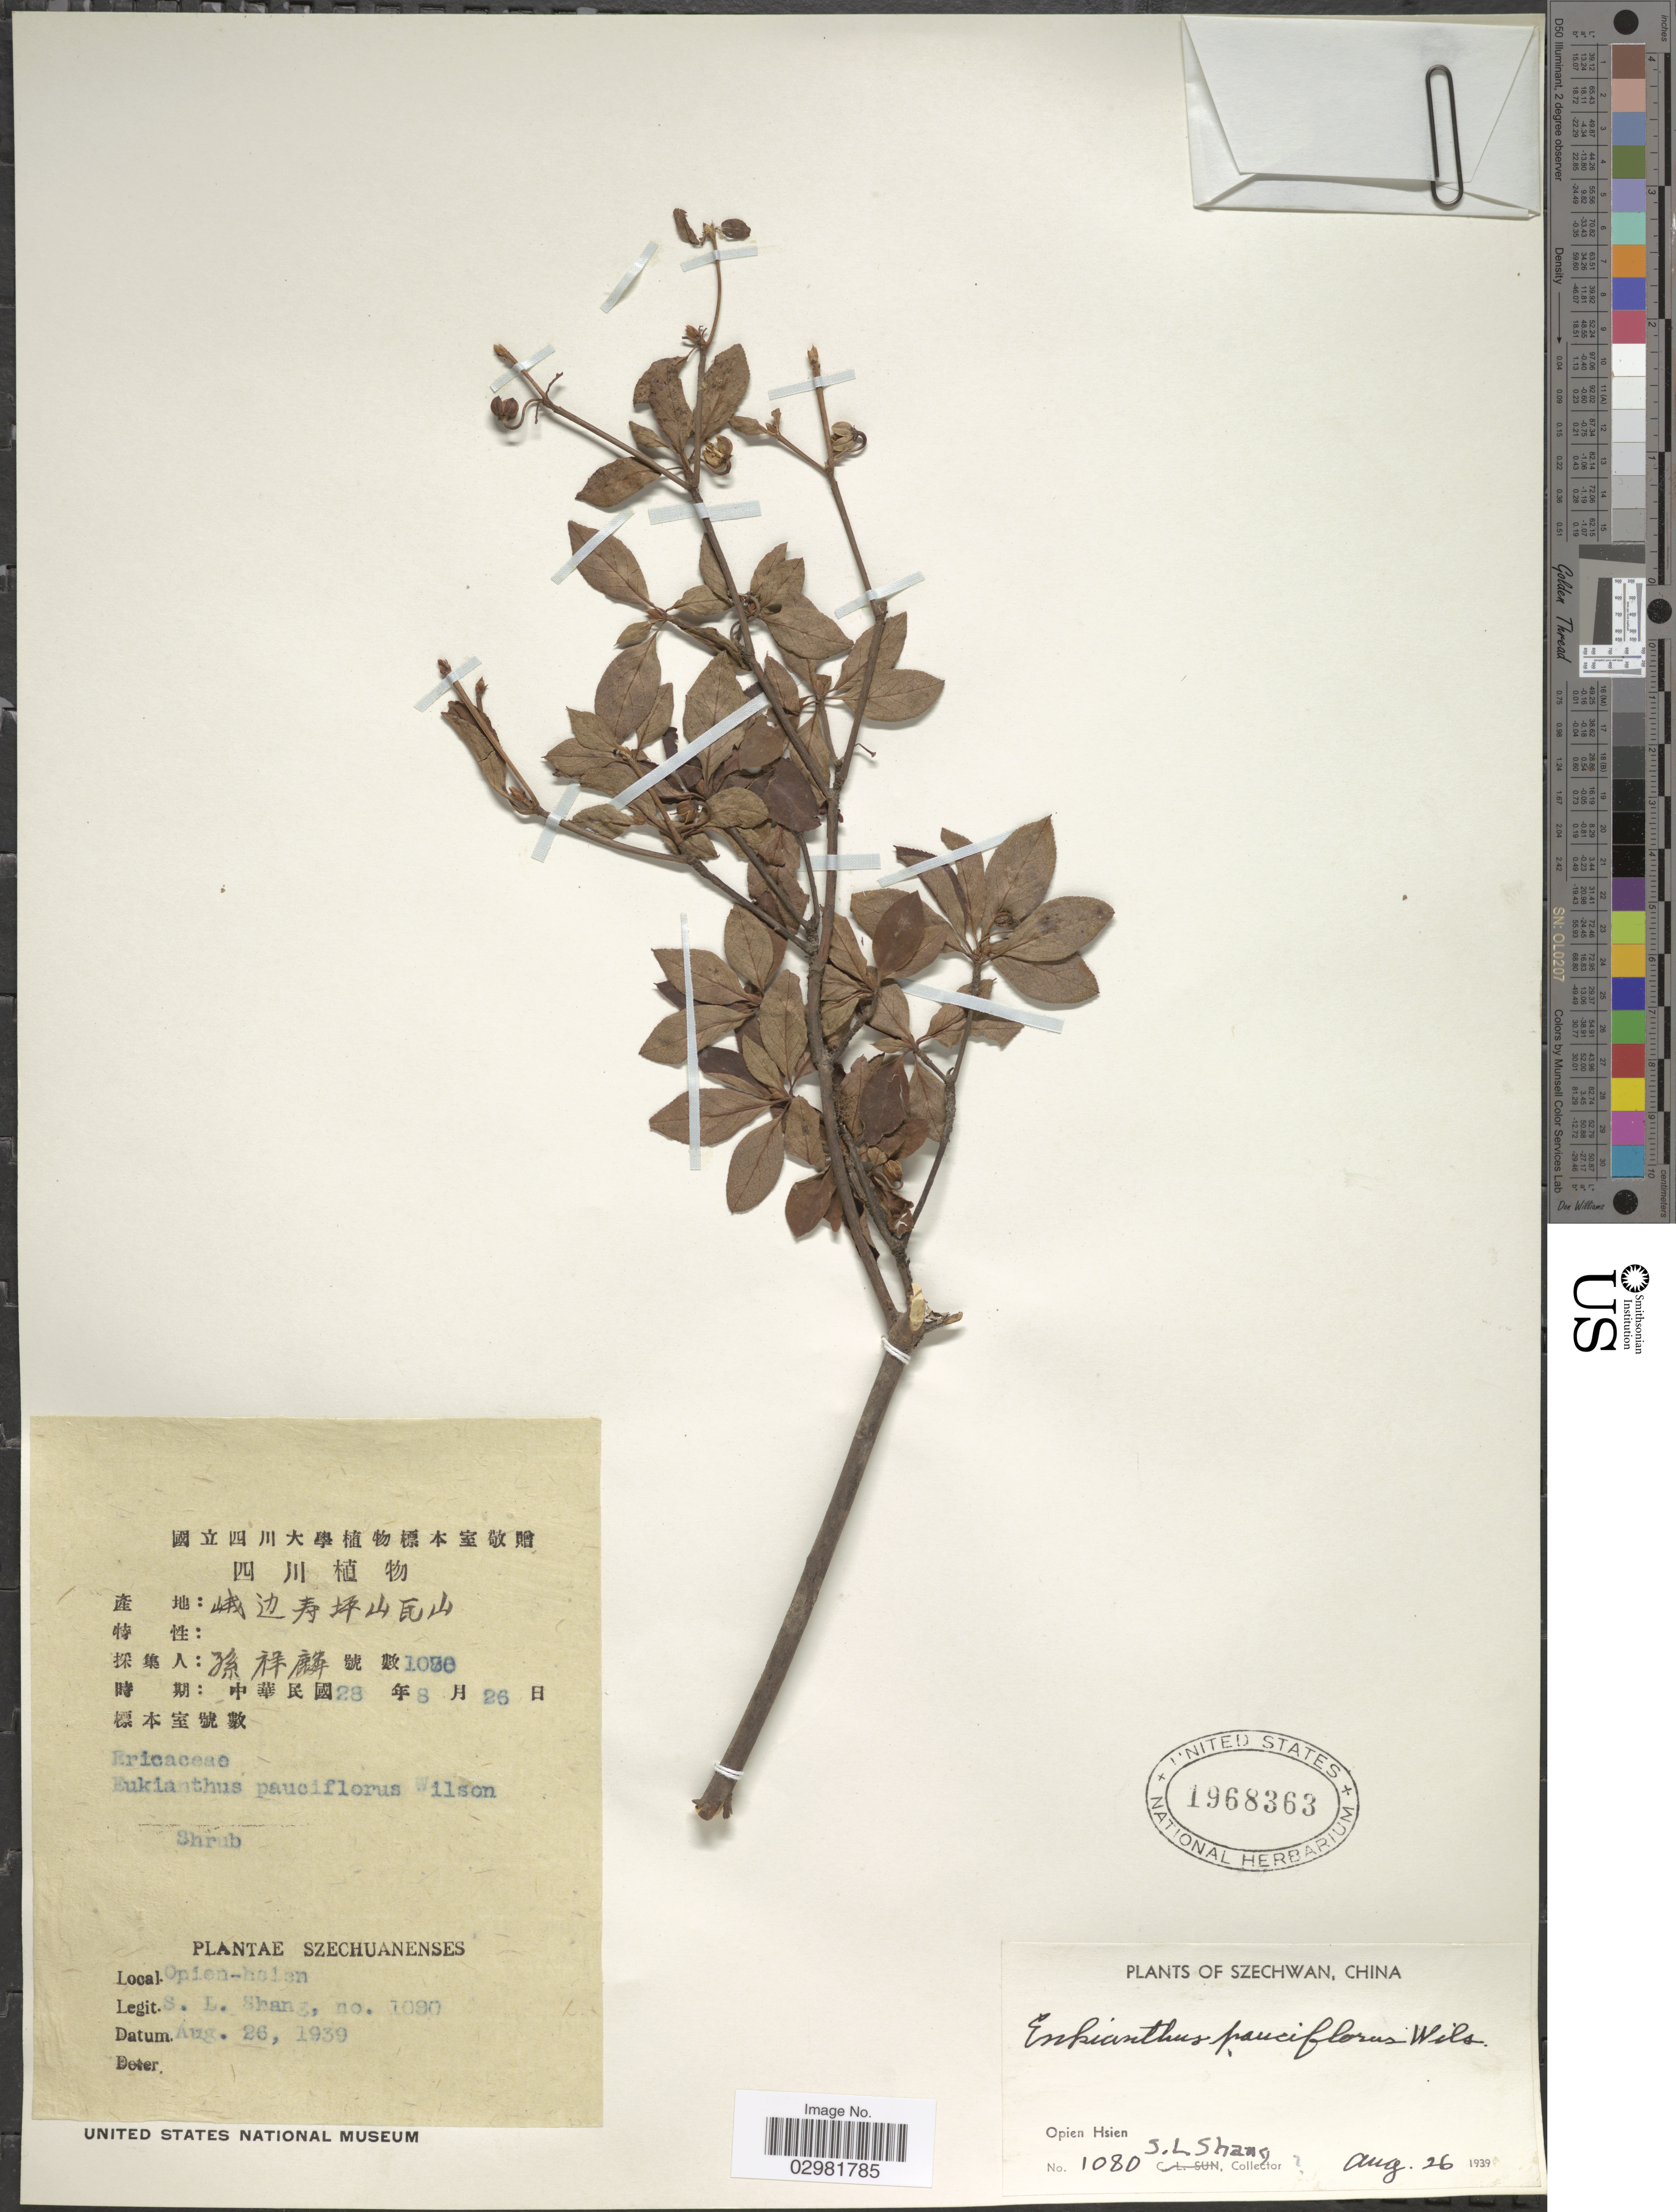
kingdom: Plantae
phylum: Tracheophyta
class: Magnoliopsida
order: Ericales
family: Ericaceae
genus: Enkianthus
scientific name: Enkianthus pauciflorus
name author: E.H. Wilson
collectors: S. Shang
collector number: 1080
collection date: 1939-08-26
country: China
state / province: Sichuan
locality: Opien Hsien.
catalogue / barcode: US 1968363